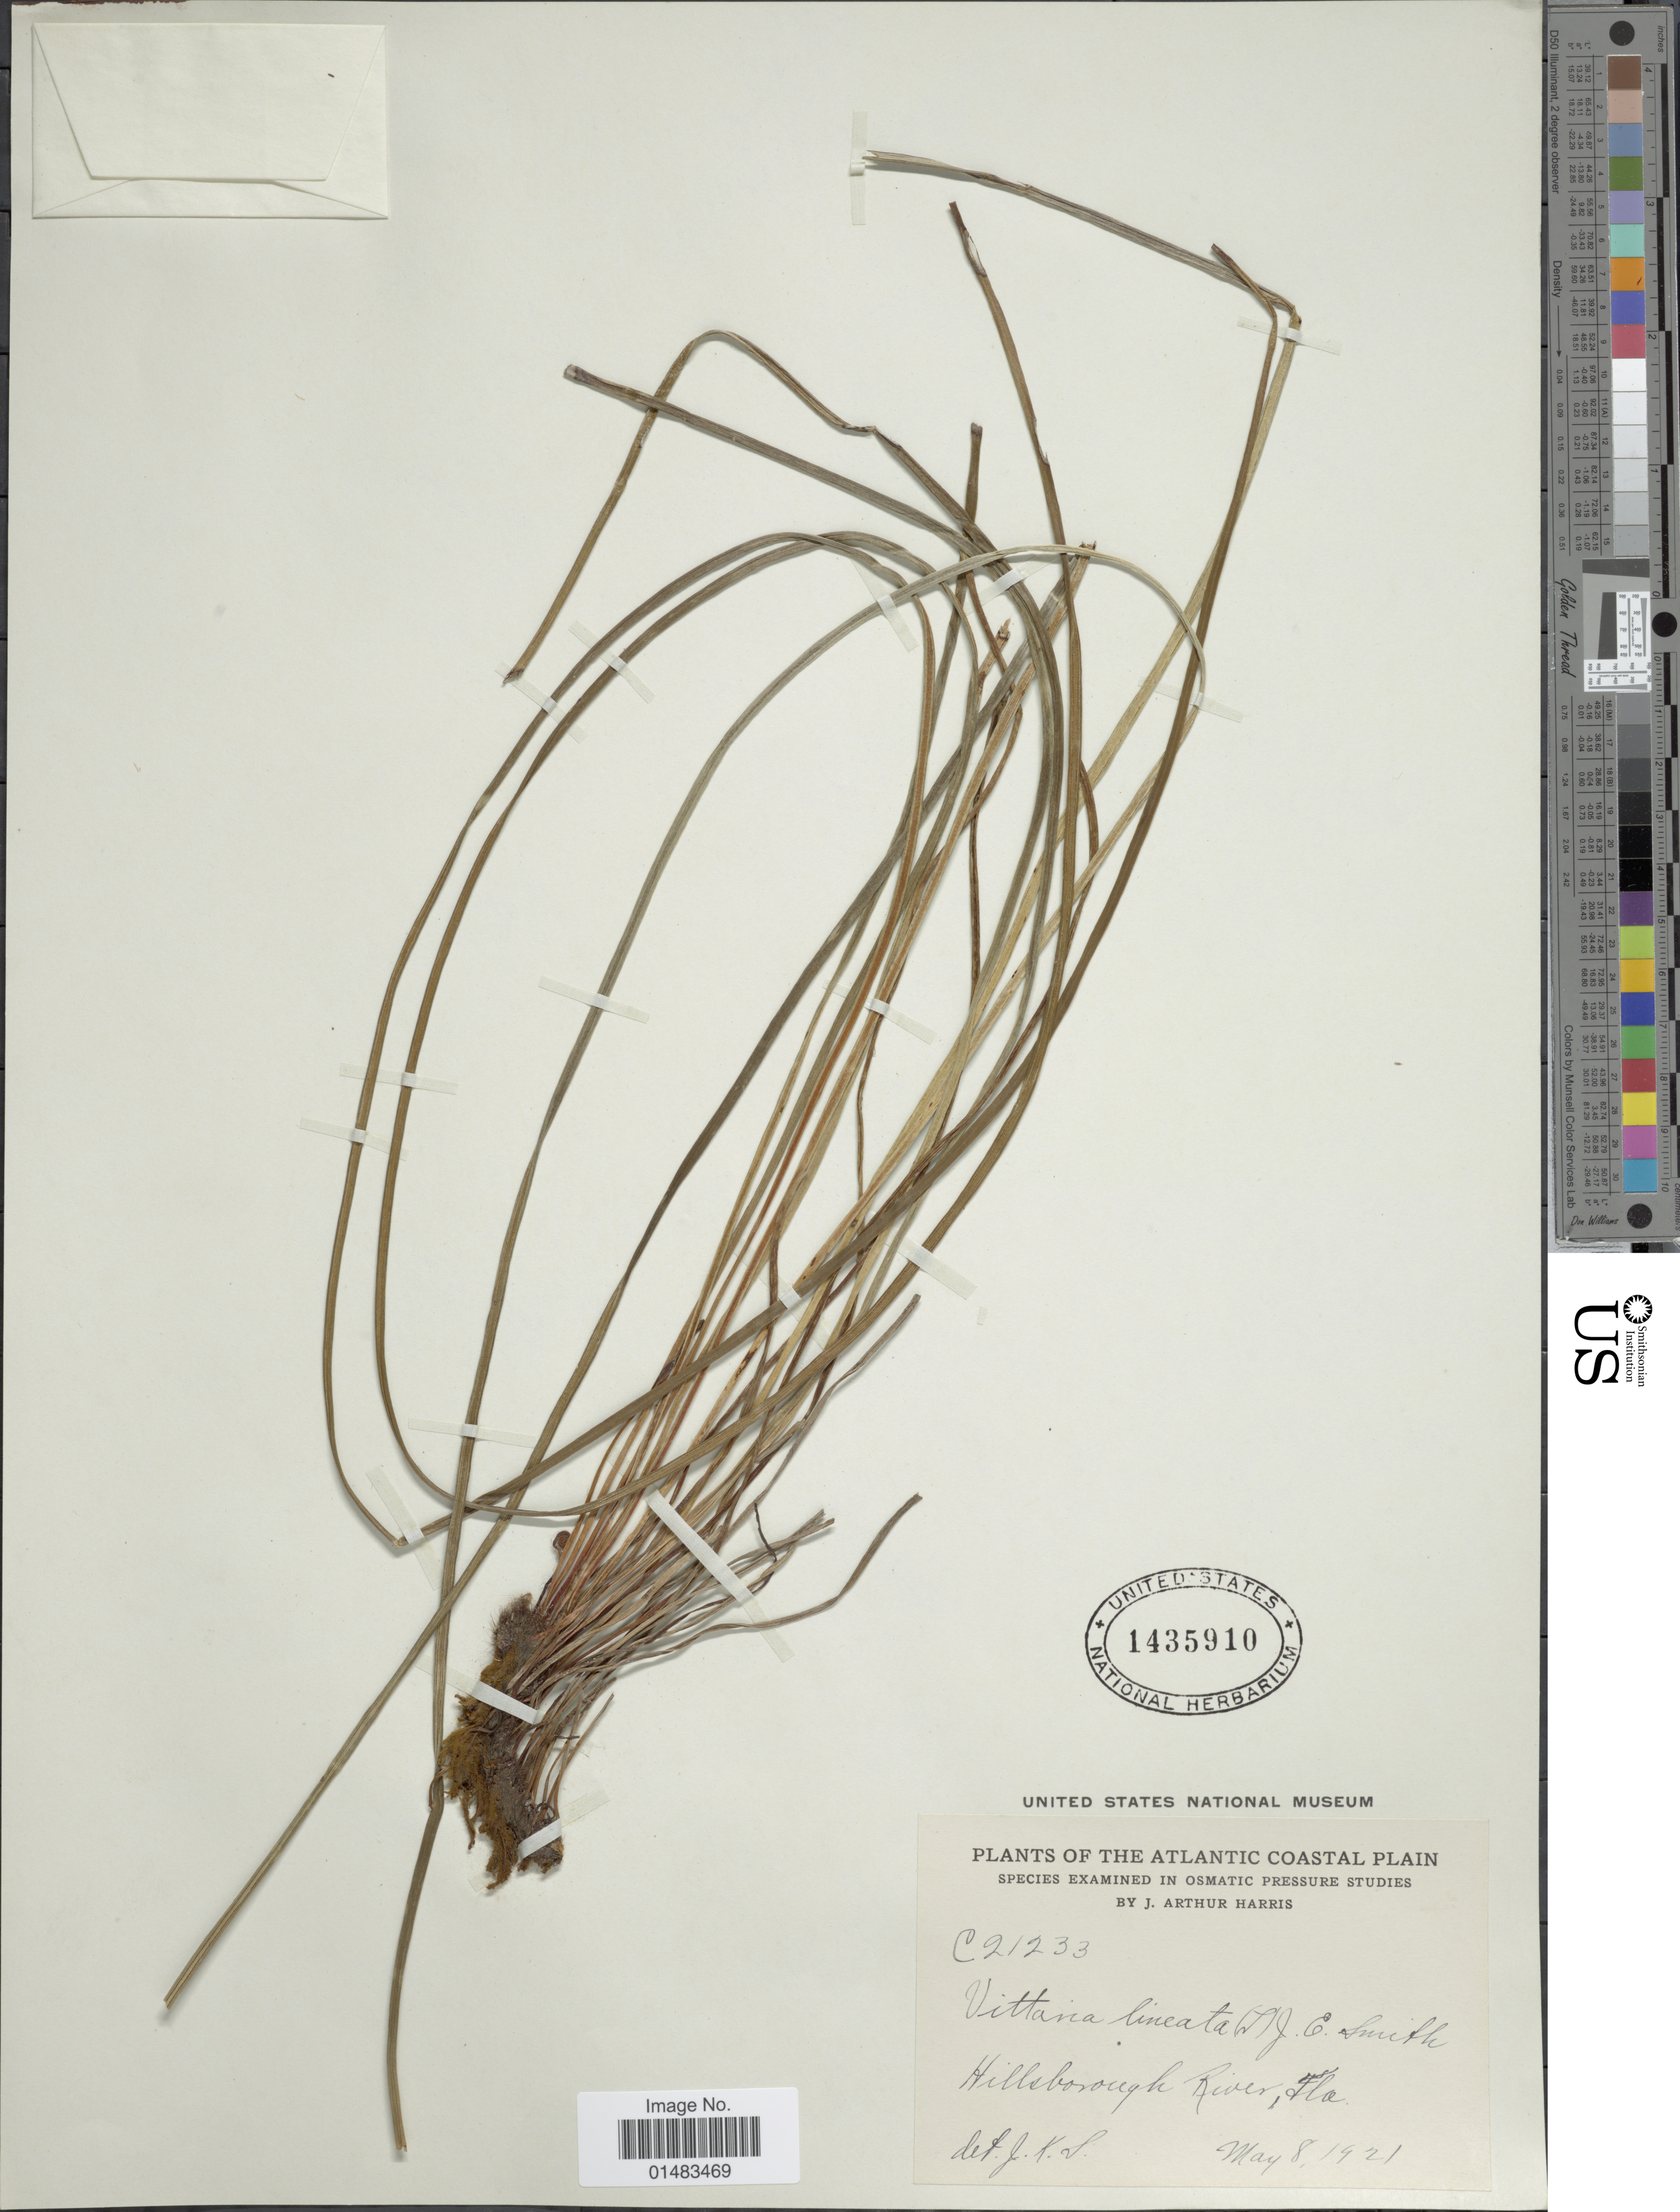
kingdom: Plantae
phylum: Tracheophyta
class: Polypodiopsida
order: Polypodiales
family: Pteridaceae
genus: Vittaria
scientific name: Vittaria lineata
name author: (L.) Sm.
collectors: A. J. Harris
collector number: c21233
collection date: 1921-05-08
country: United States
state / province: Florida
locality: Plants of the Atlantic Coastal Plain, Hillsborough River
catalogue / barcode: US 1435910